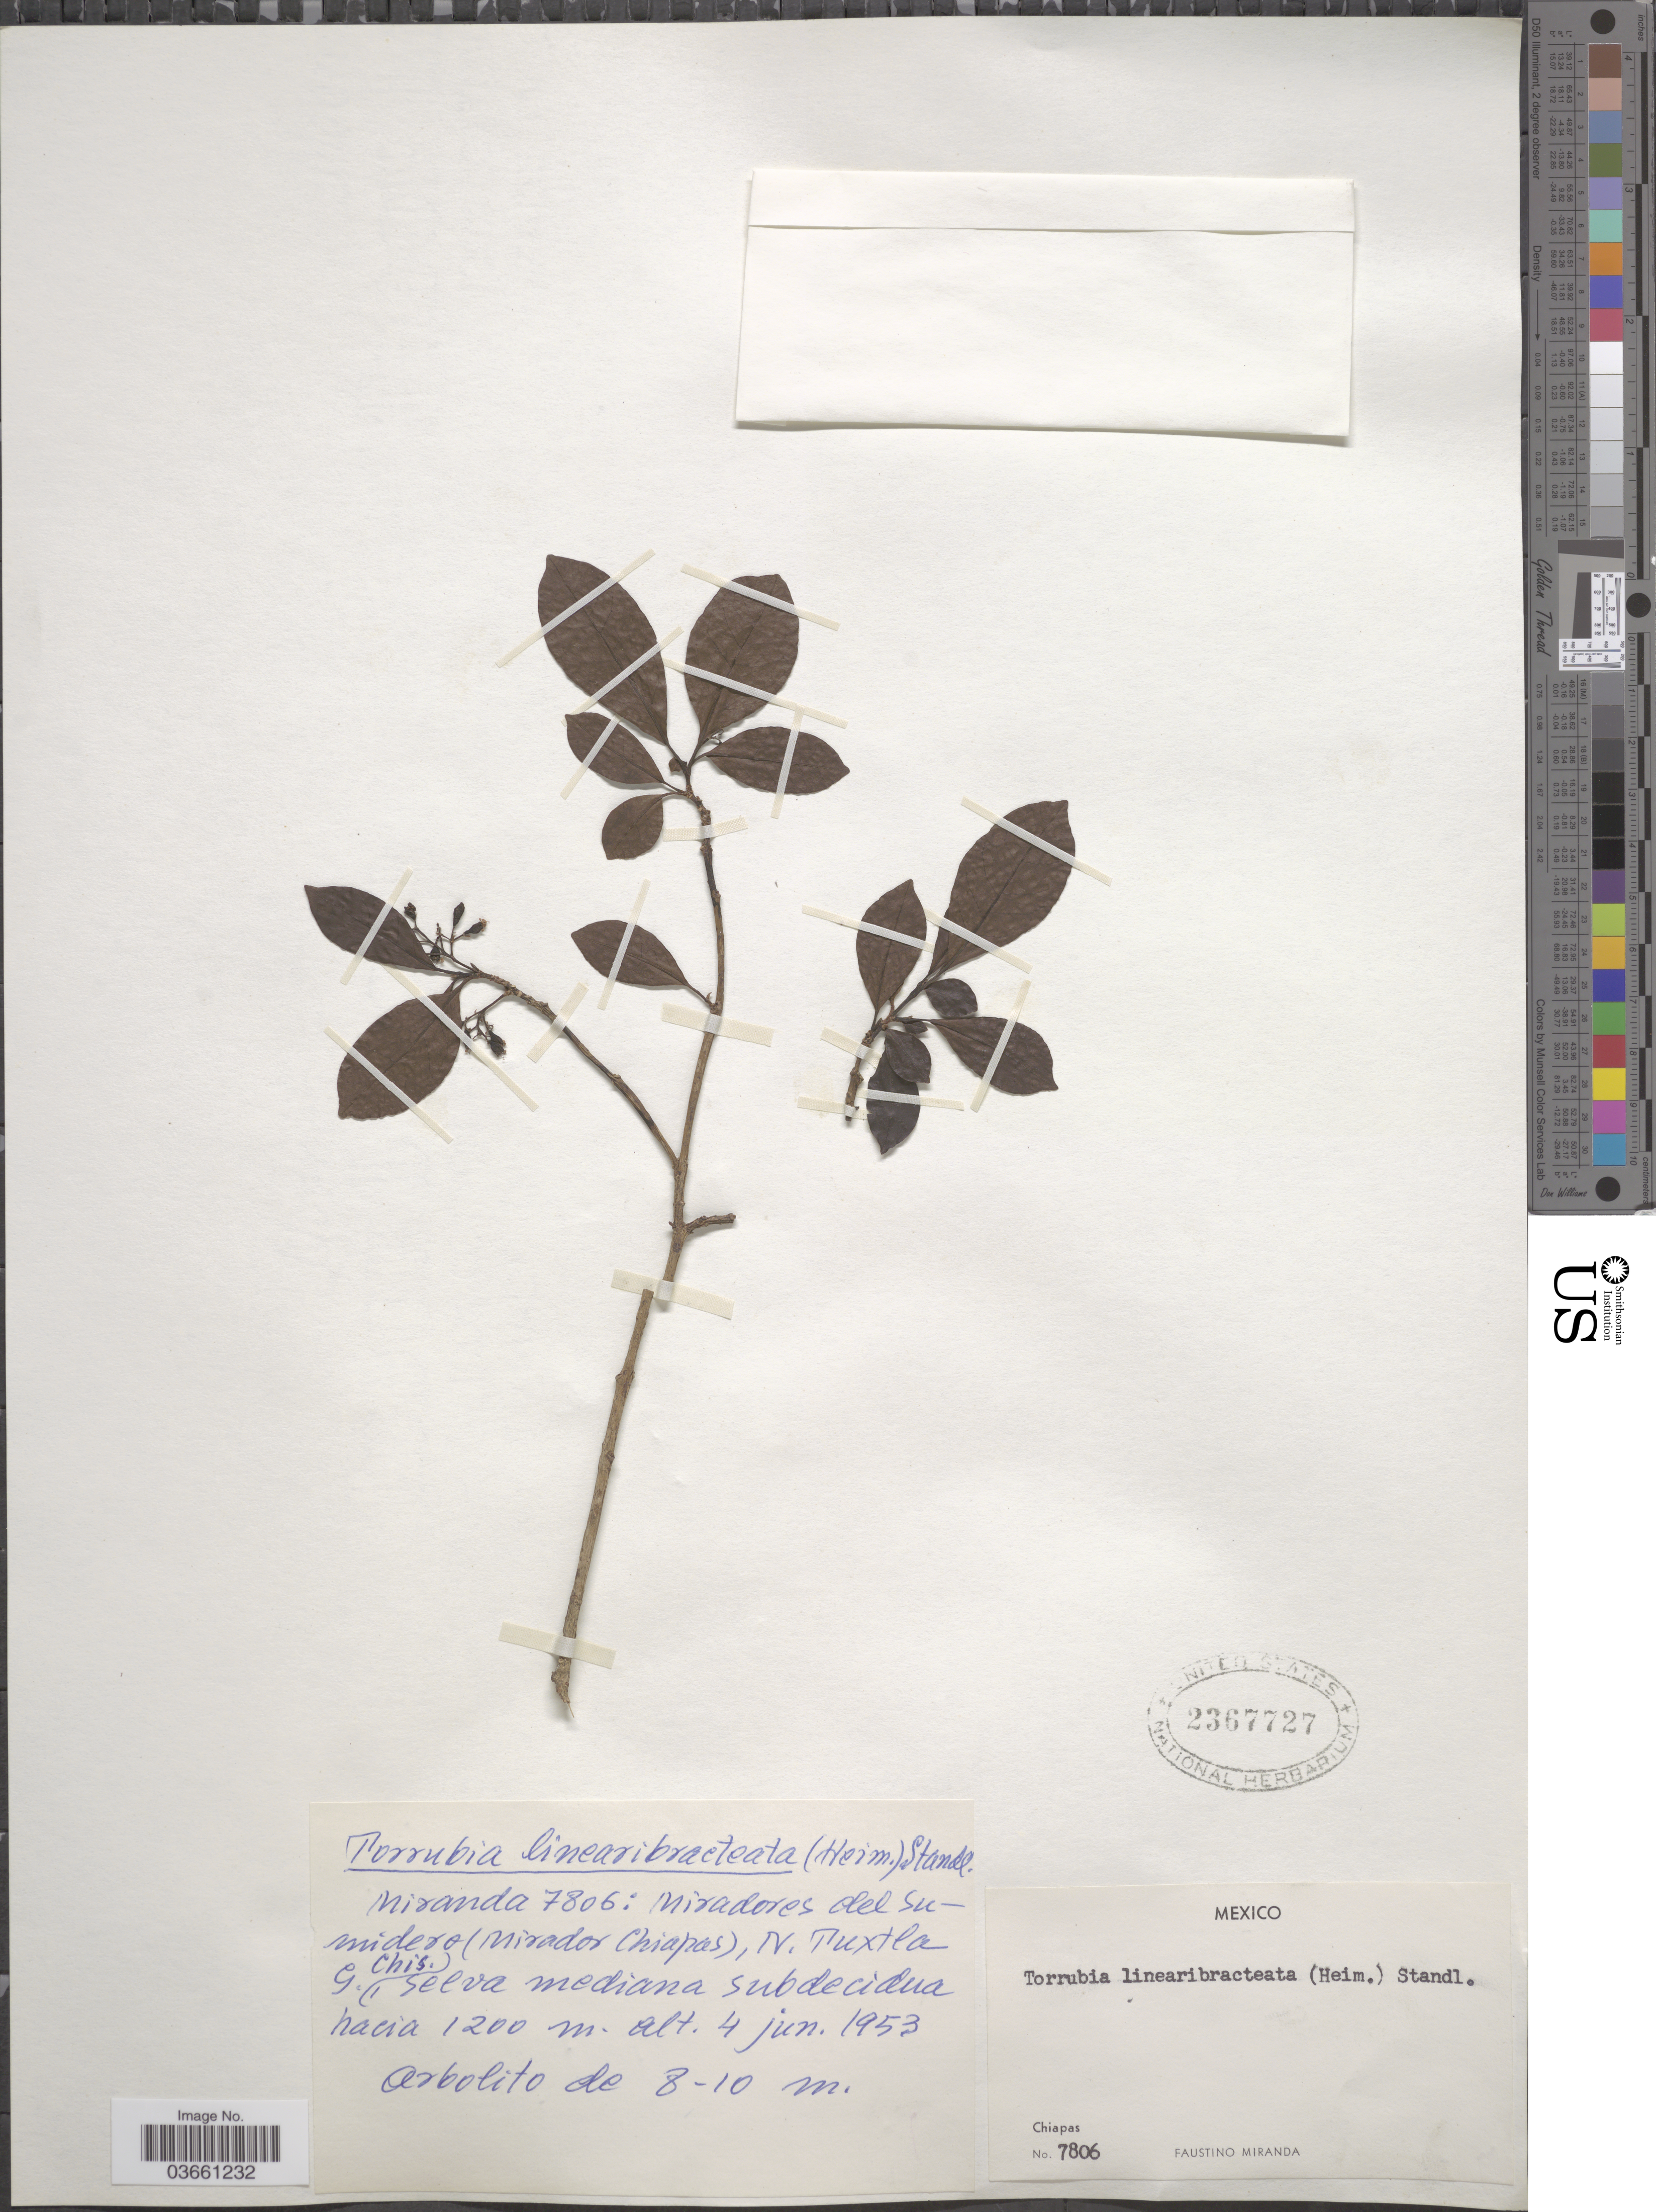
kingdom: Plantae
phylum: Tracheophyta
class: Magnoliopsida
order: Caryophyllales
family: Nyctaginaceae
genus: Guapira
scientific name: Guapira costaricana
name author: (Standl.) Woodson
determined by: Strong, Mark T., (BOT), Smithsonian Institution - National Museum of Natural History (UNITED STATES)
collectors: F. Miranda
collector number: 7806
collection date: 1953-06-04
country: Mexico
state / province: Chiapas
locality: Miradores del Sumidero (mirador Chiapas), N. Tuxtla G. Chis.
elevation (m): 1200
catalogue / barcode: US 2367727